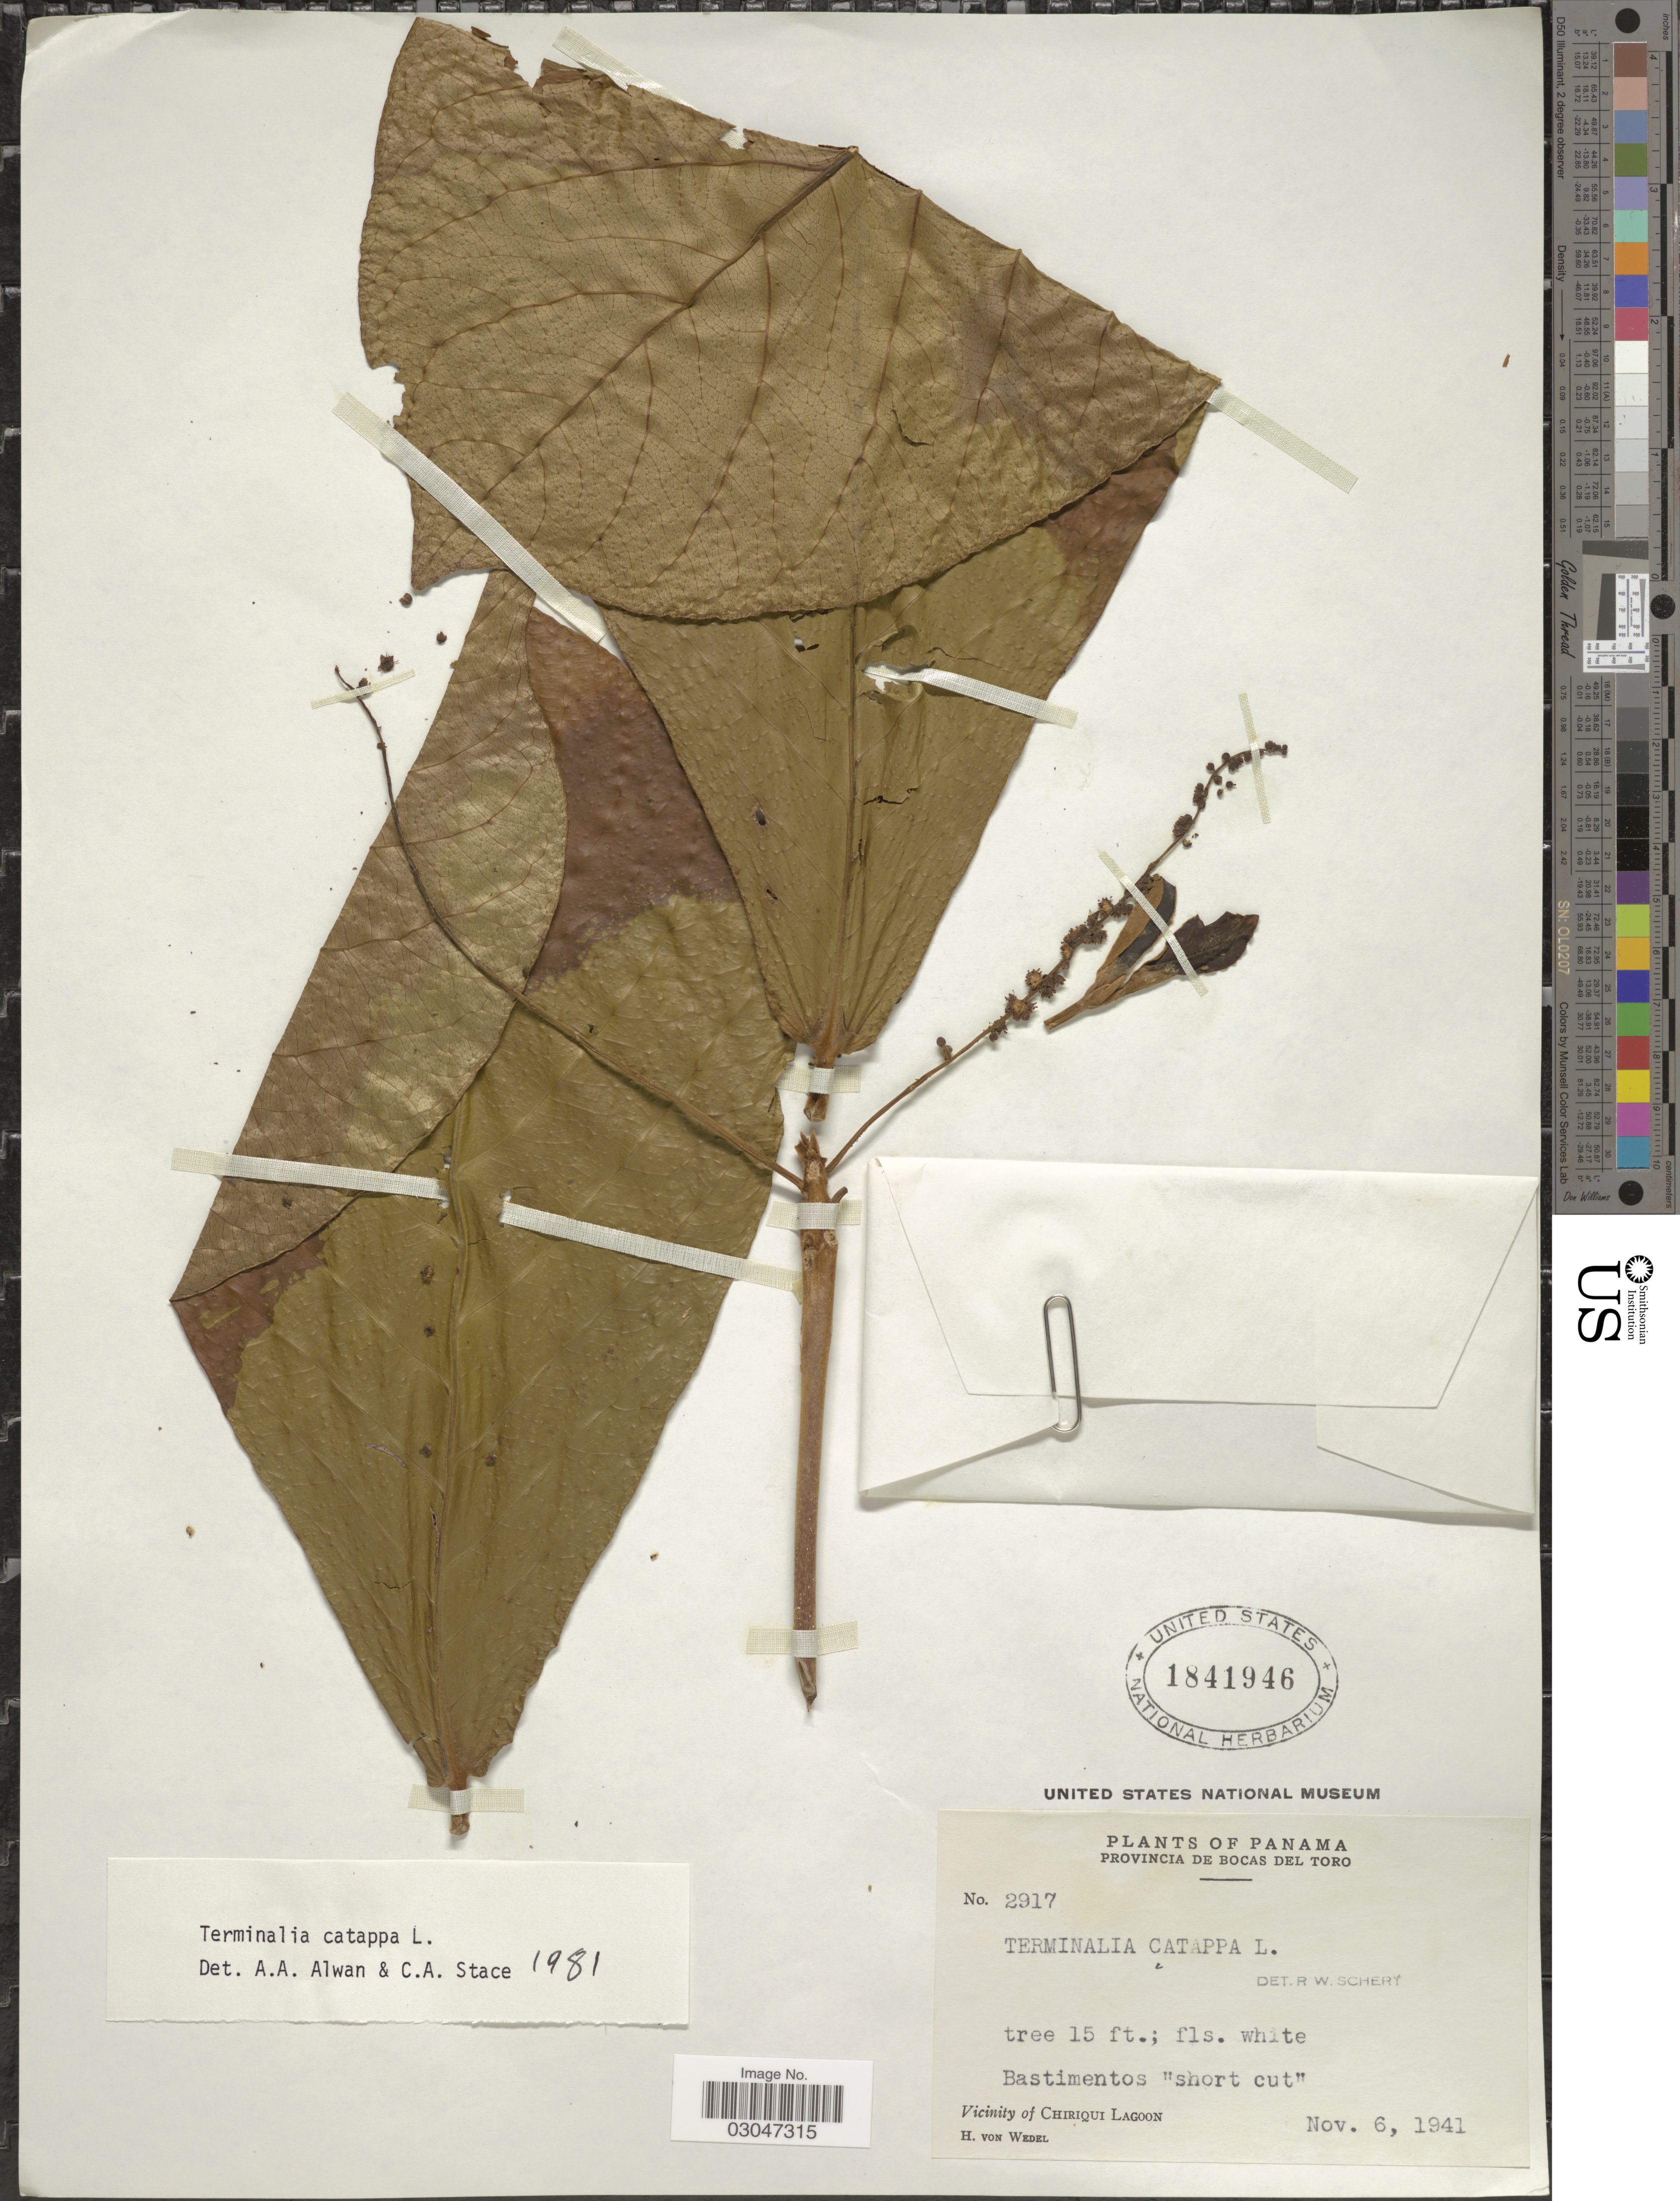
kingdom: Plantae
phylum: Tracheophyta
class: Magnoliopsida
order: Myrtales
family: Combretaceae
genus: Terminalia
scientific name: Terminalia catappa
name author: L.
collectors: H. von Wedel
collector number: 2917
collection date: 1941-11-06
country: Panama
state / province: Bocas del Toro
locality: Vicinity of Chiriqui Lagoon.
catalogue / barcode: US 1841946